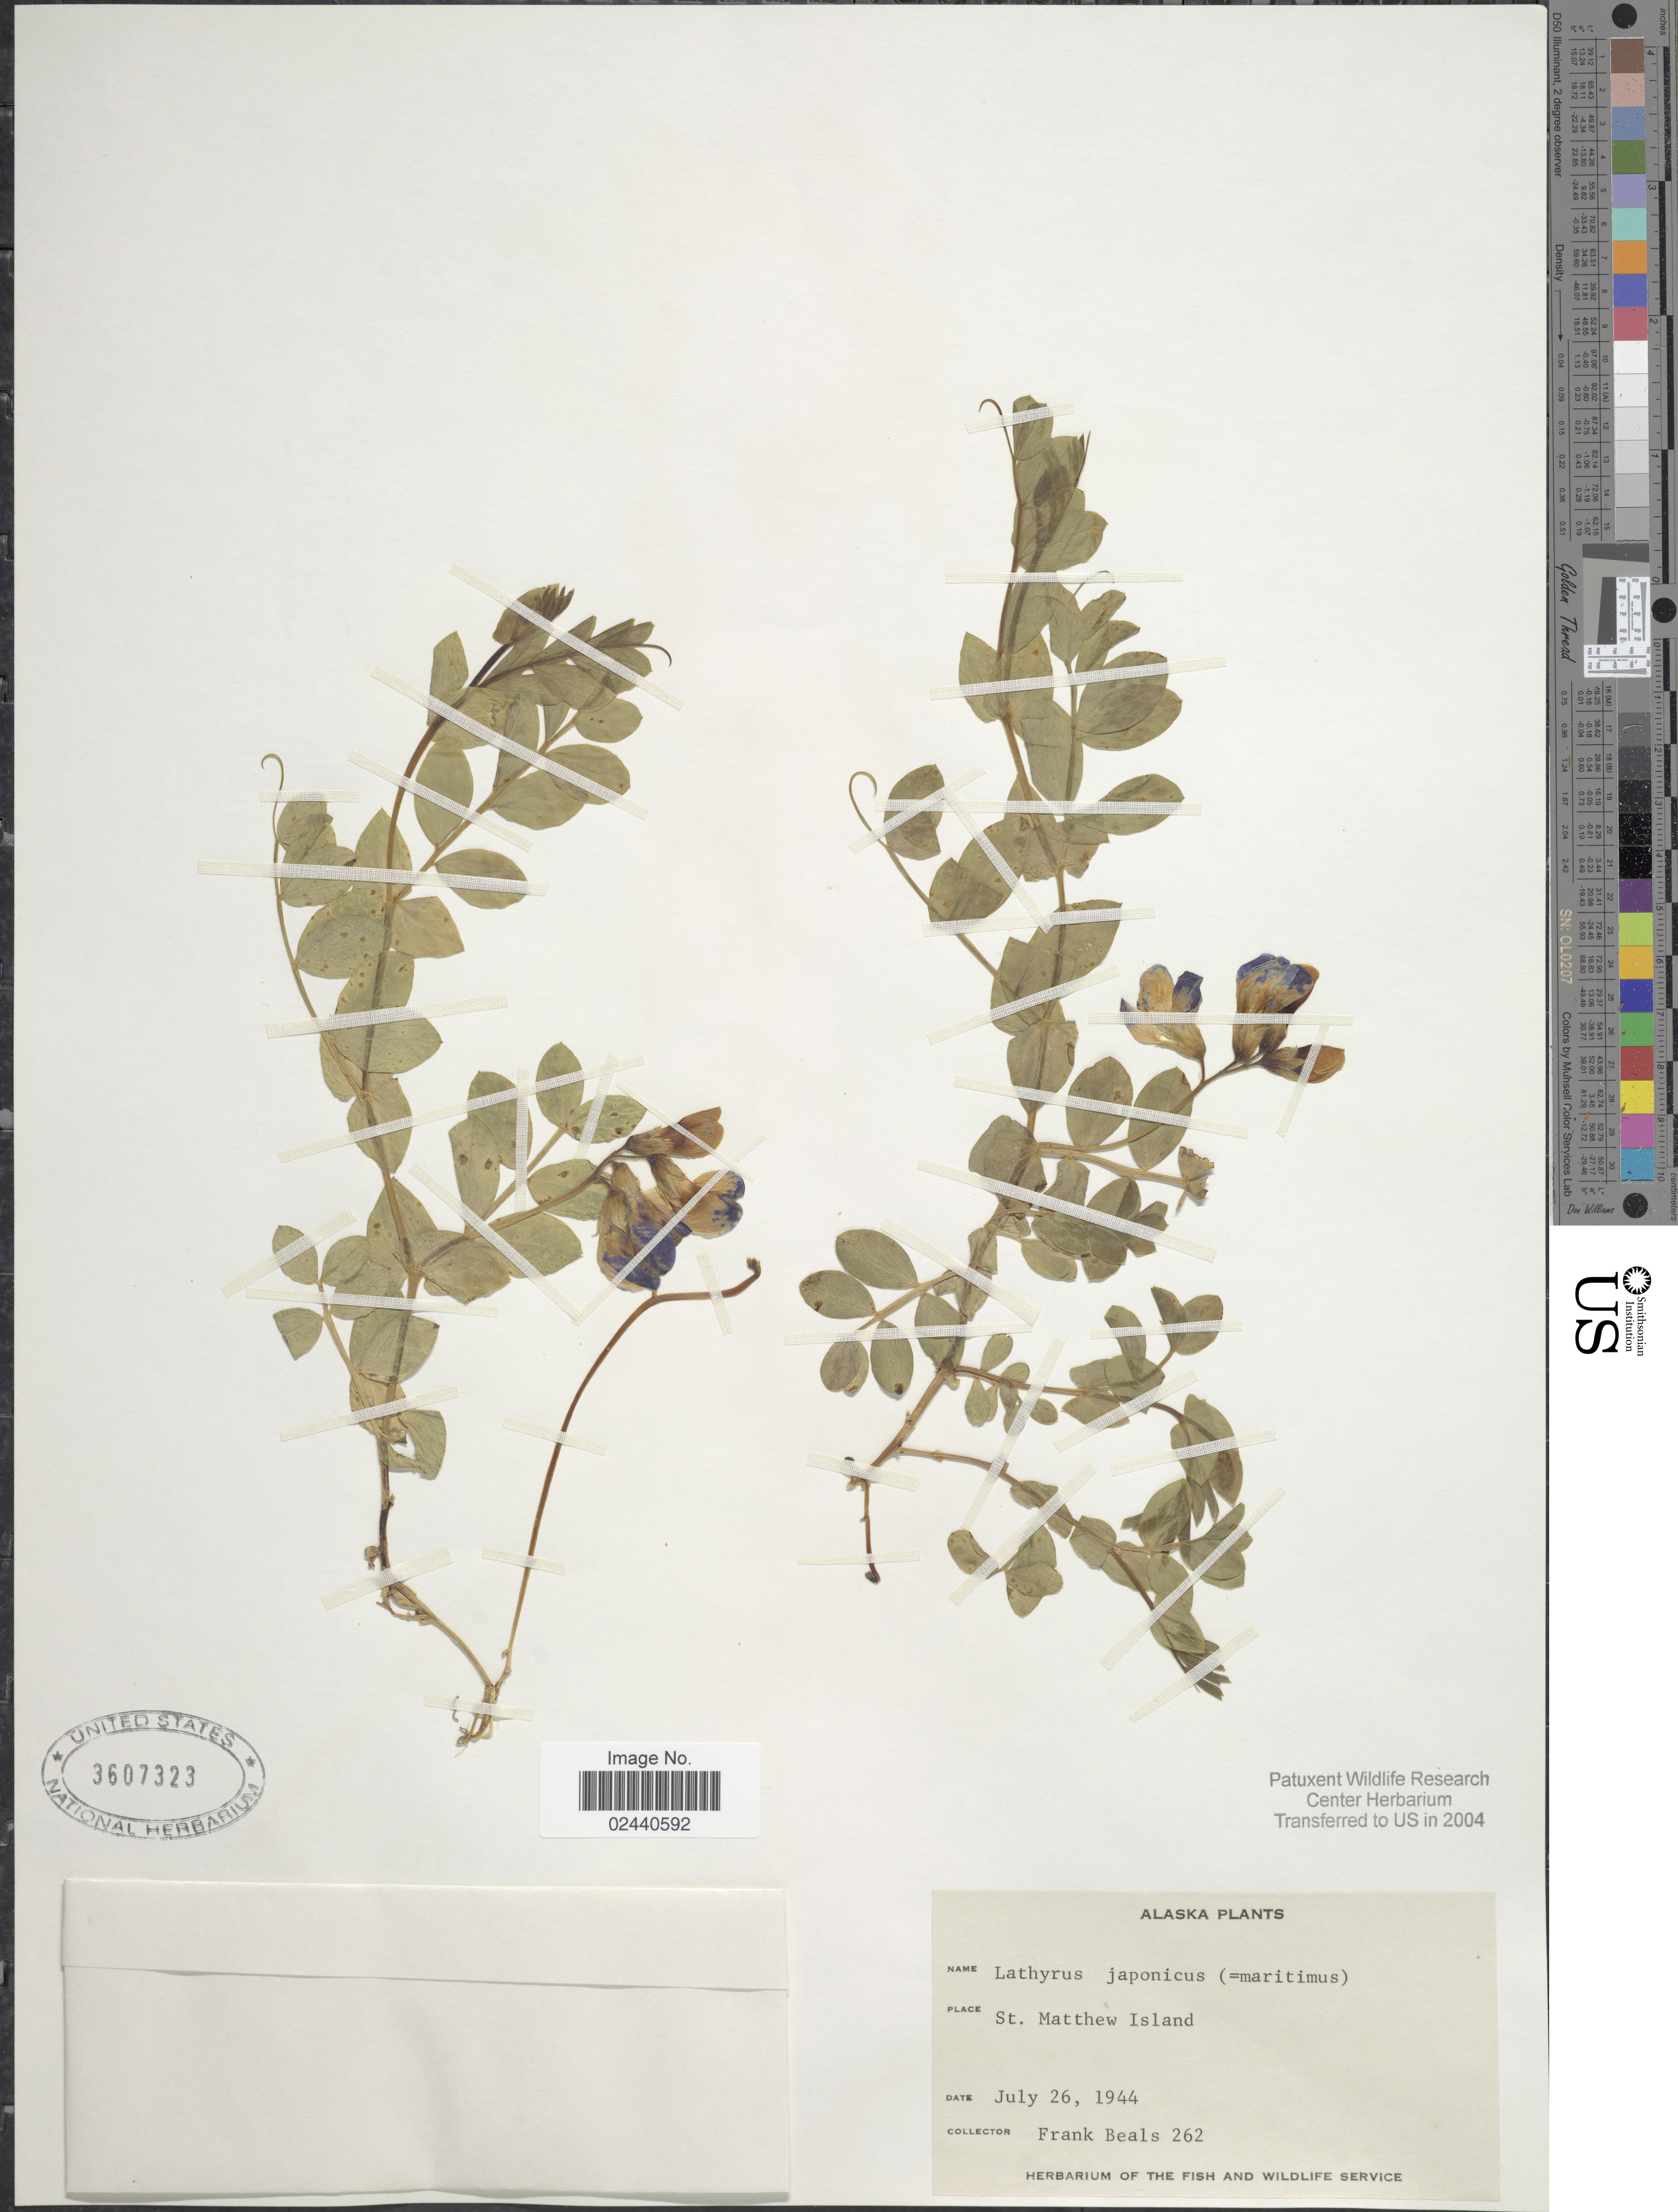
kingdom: Plantae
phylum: Tracheophyta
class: Magnoliopsida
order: Fabales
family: Fabaceae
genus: Lathyrus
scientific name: Lathyrus japonicus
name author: Willd.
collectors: F. Beals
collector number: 262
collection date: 1944-07-26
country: United States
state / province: Alaska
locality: St. Matthew Island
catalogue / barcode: US 3607323